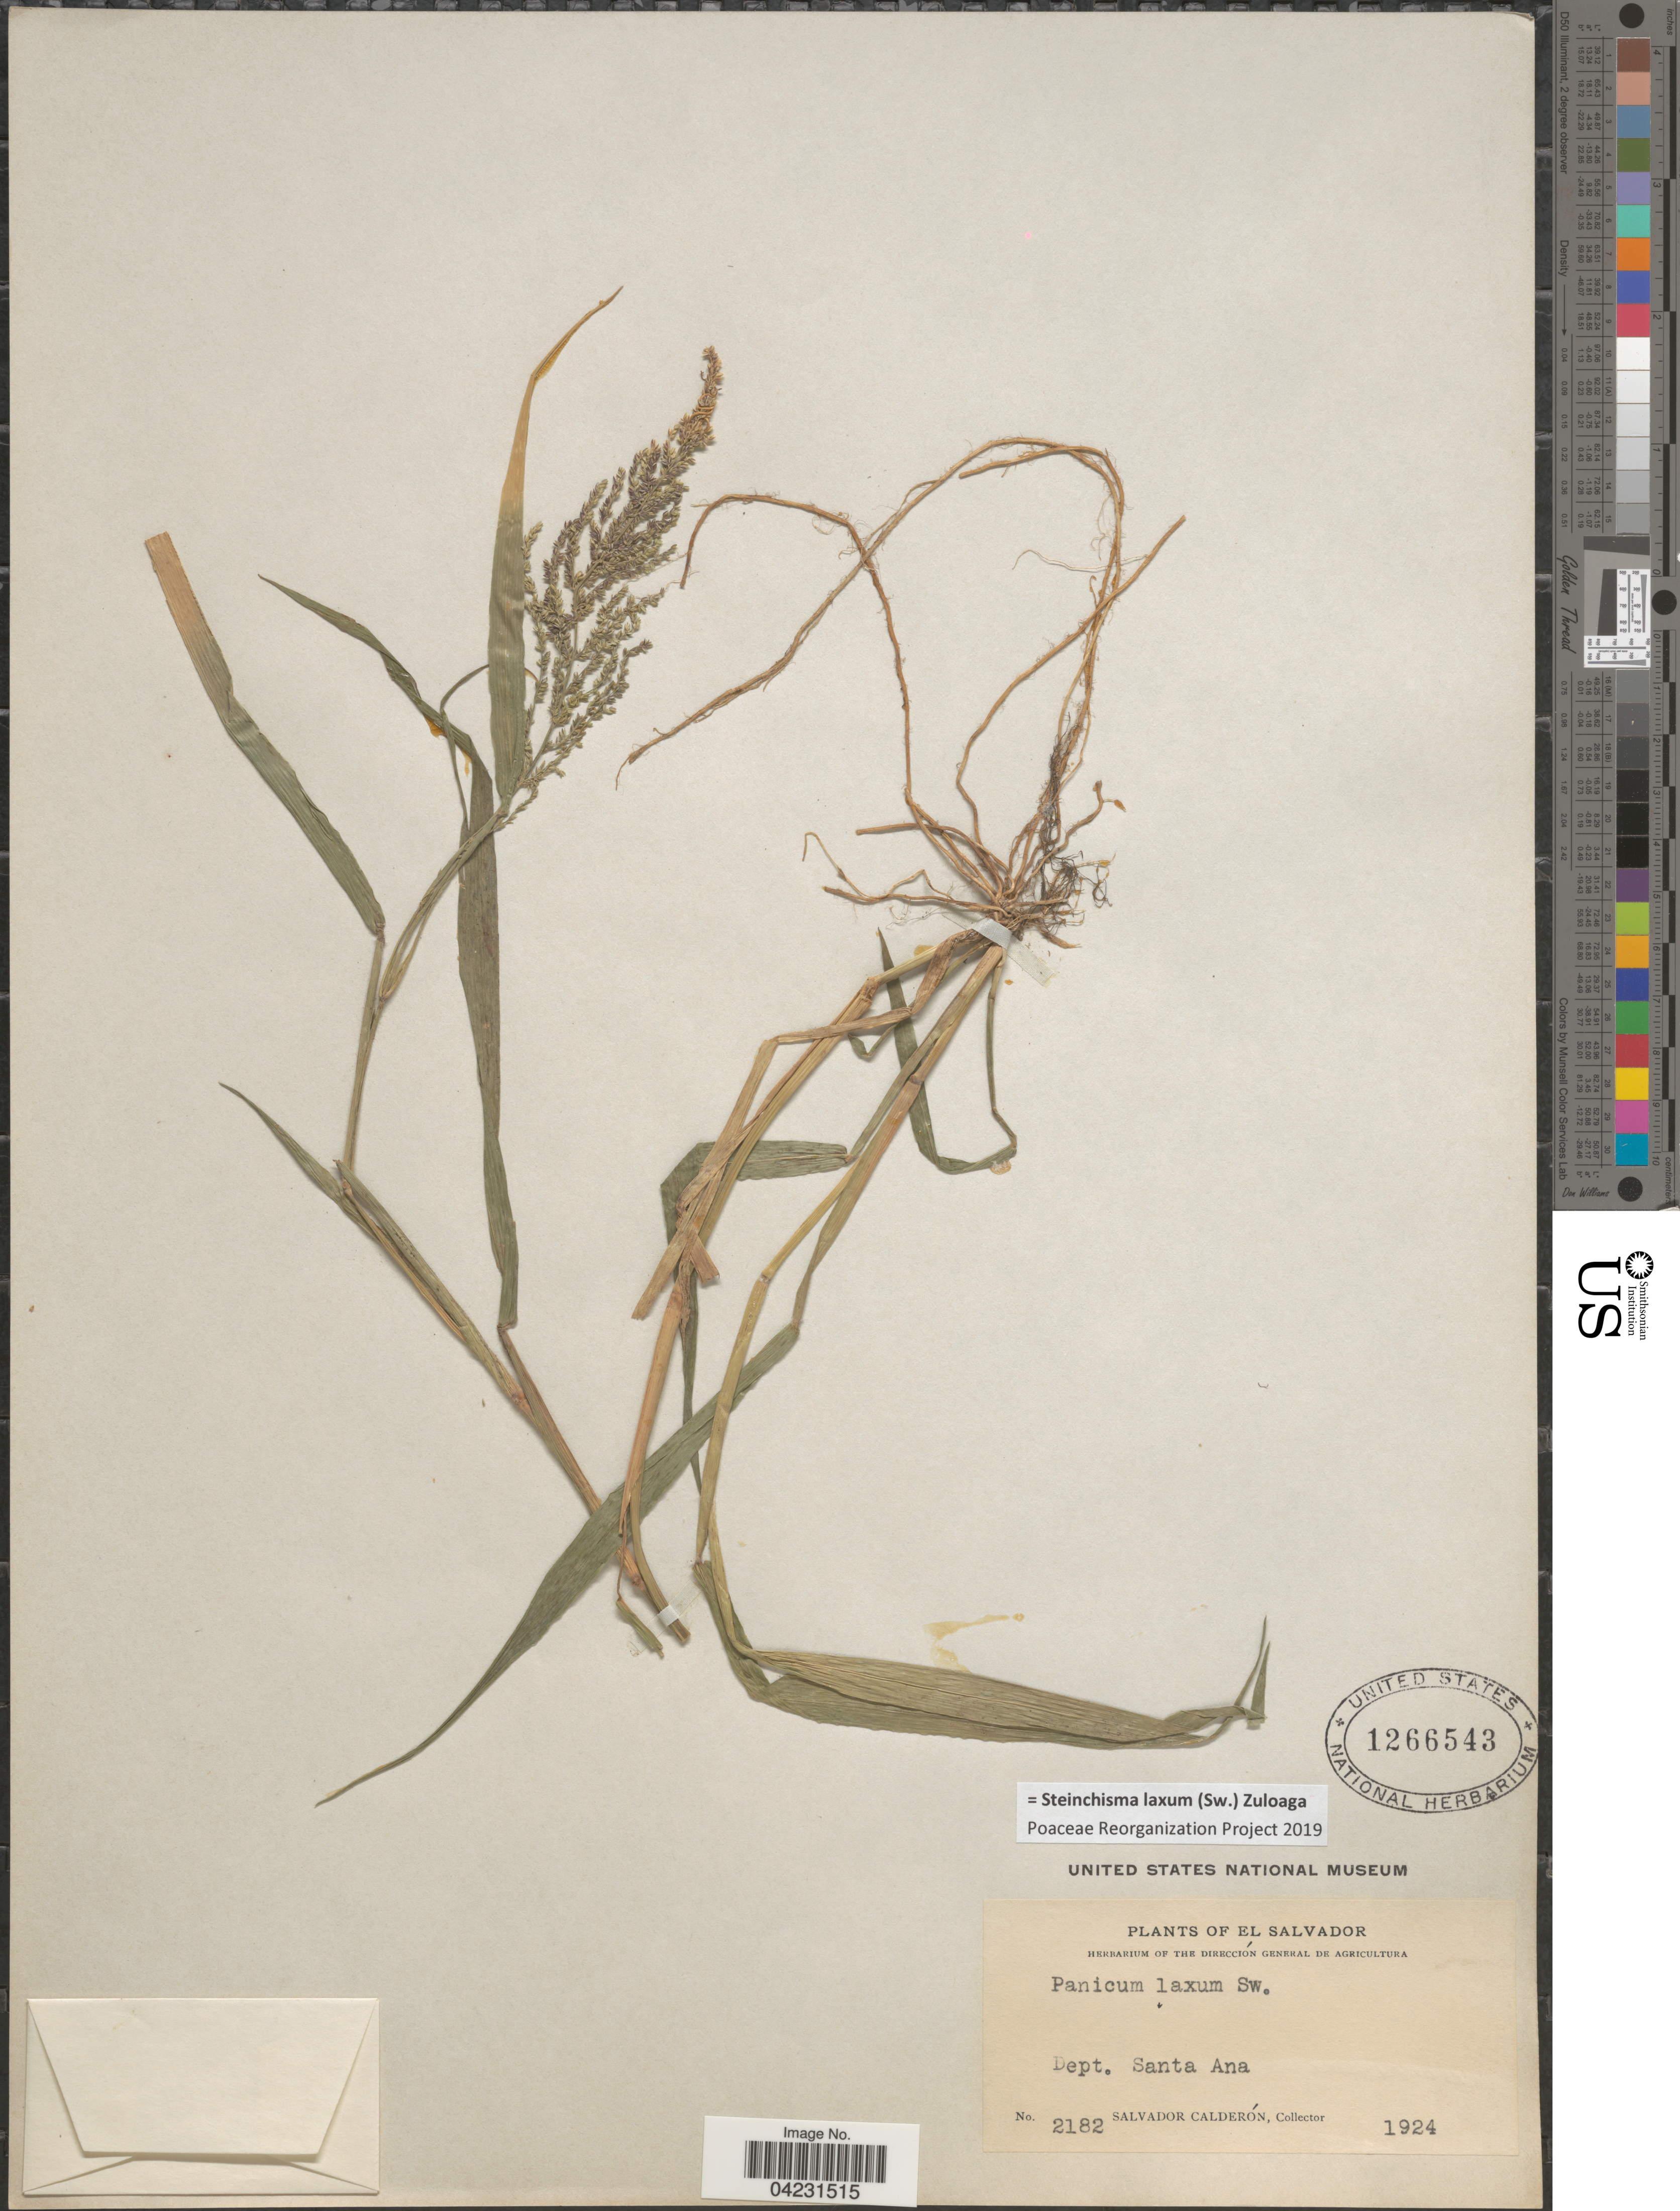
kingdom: Plantae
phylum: Tracheophyta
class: Liliopsida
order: Poales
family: Poaceae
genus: Steinchisma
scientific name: Steinchisma laxum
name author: (Sw.) Zuloaga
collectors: S. Calderón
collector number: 2182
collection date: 1924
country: El Salvador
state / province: Santa Ana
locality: Dept. Santa Ana.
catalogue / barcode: US 1266543